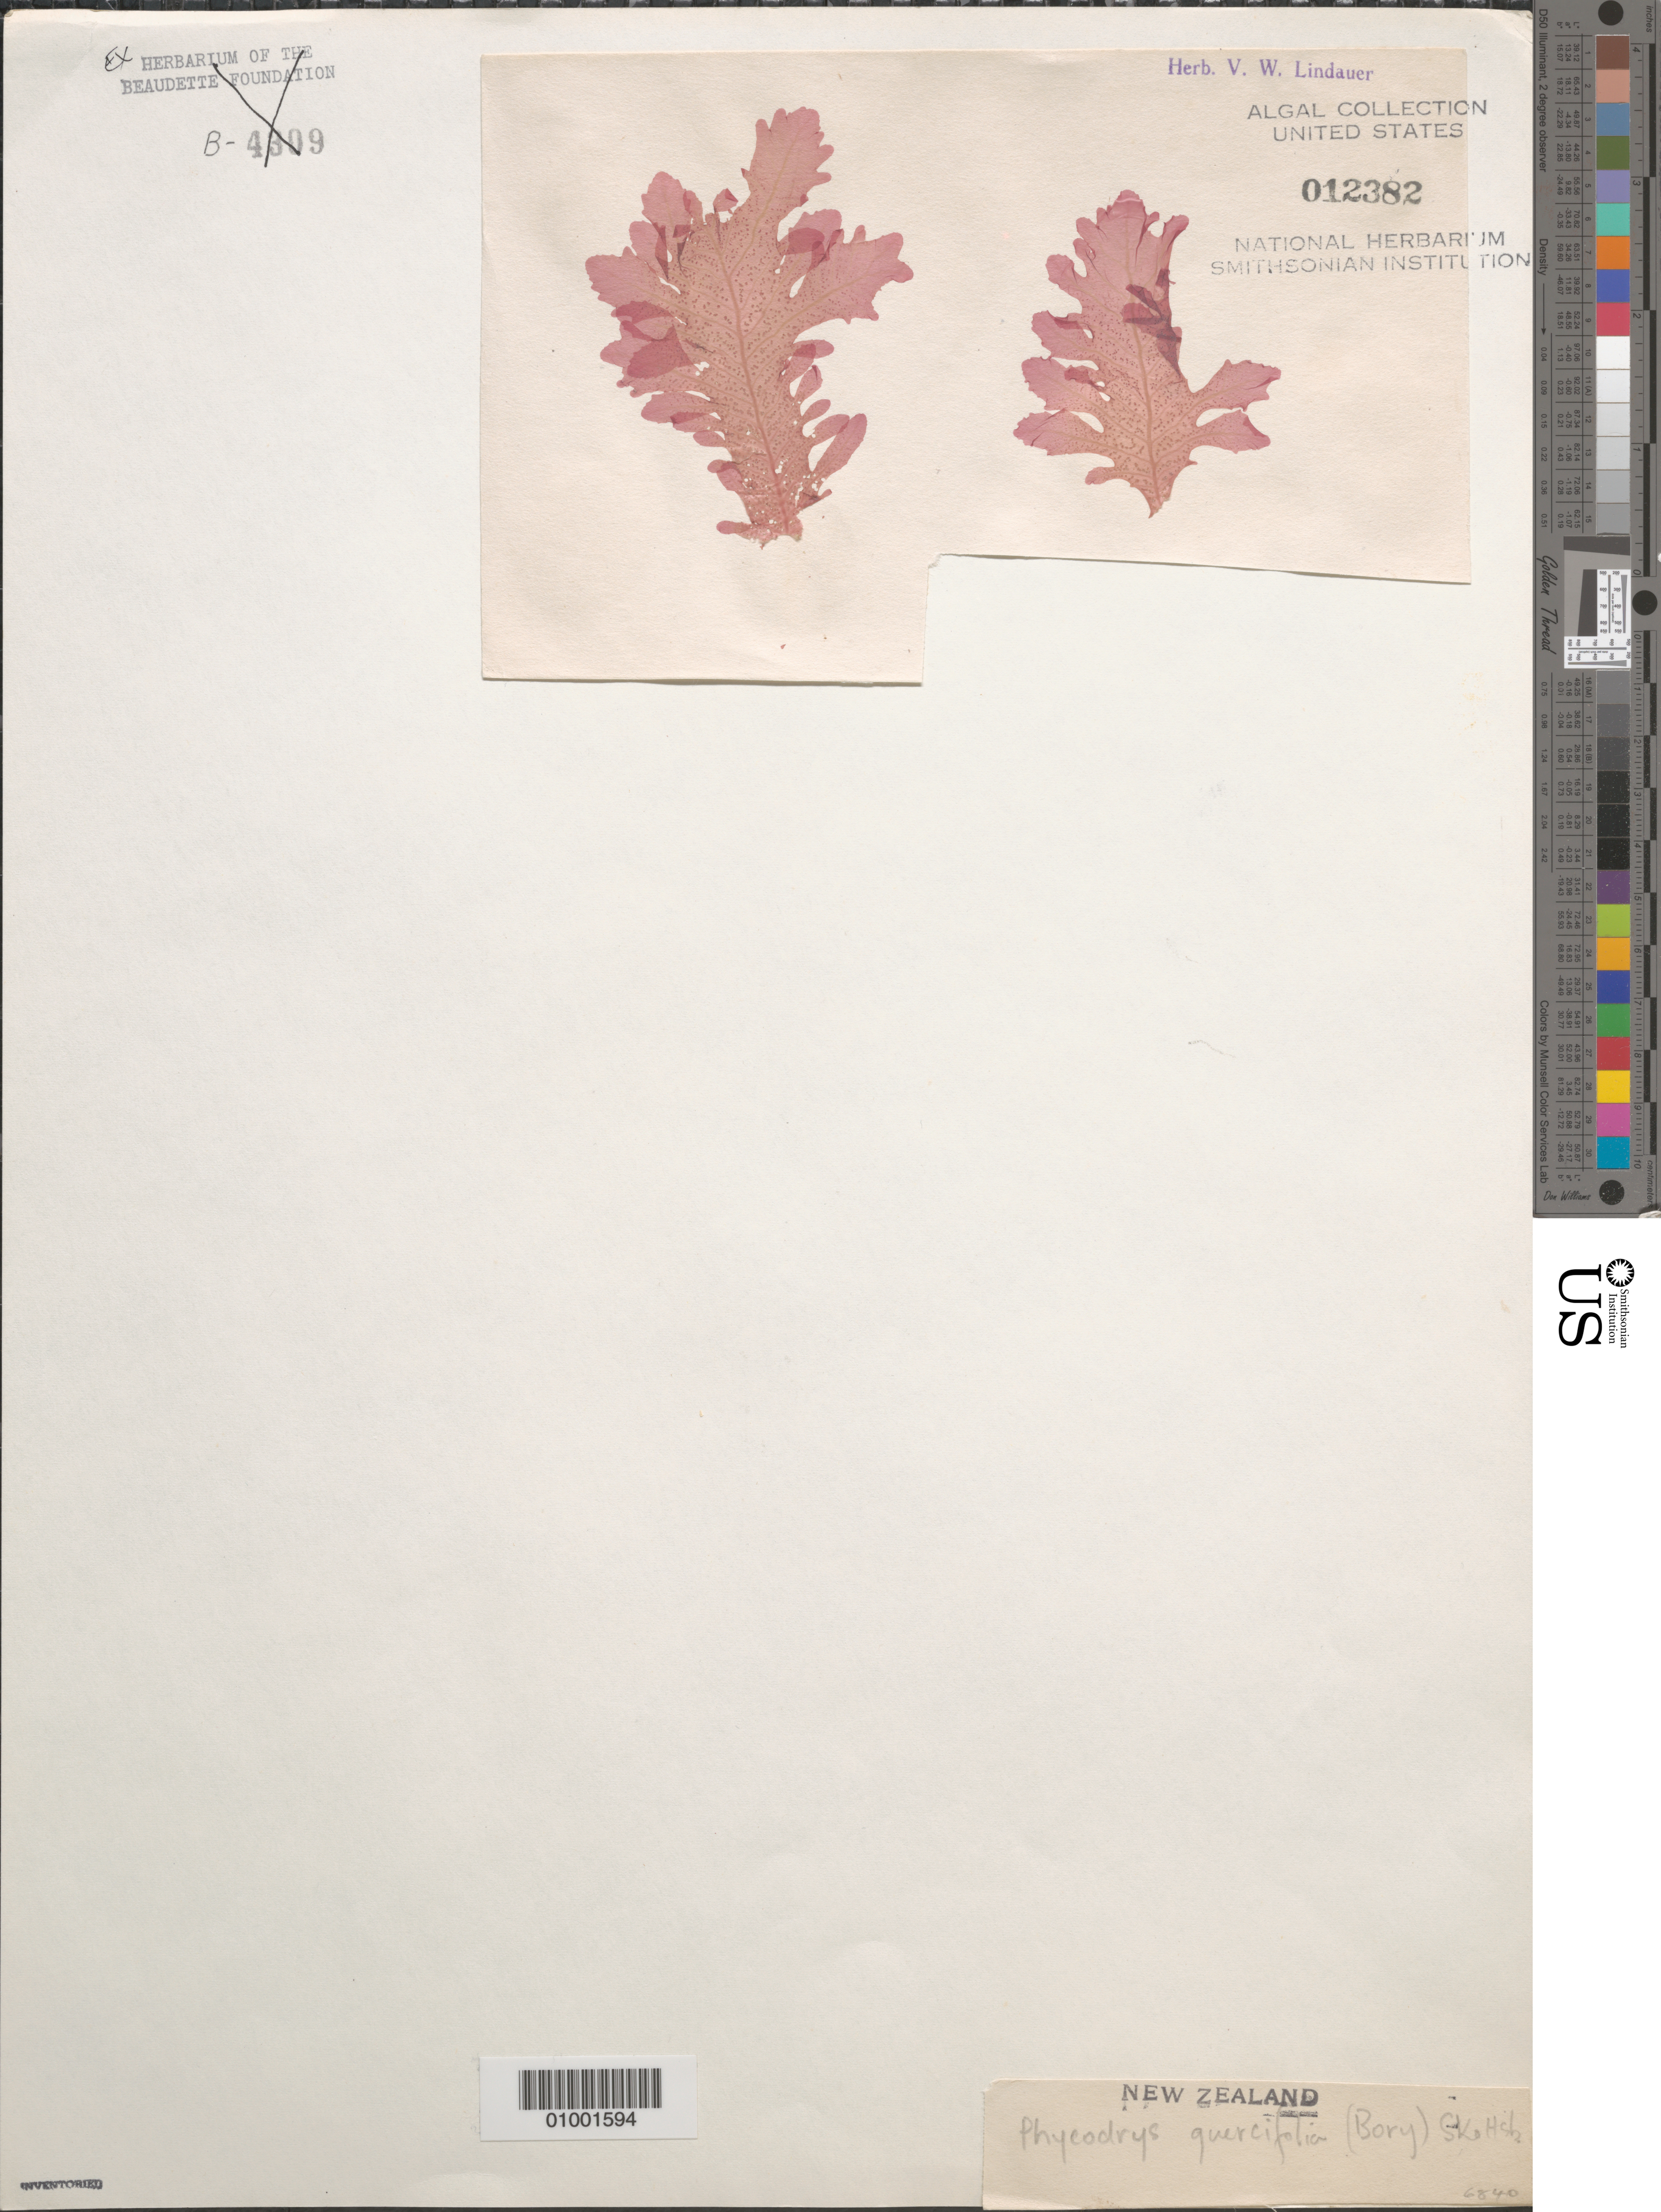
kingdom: Plantae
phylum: Rhodophyta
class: Florideophyceae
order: Ceramiales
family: Delesseriaceae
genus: Phycodrys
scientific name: Phycodrys quercifolia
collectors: V. Lindauer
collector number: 6840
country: New Zealand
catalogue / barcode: US 12382